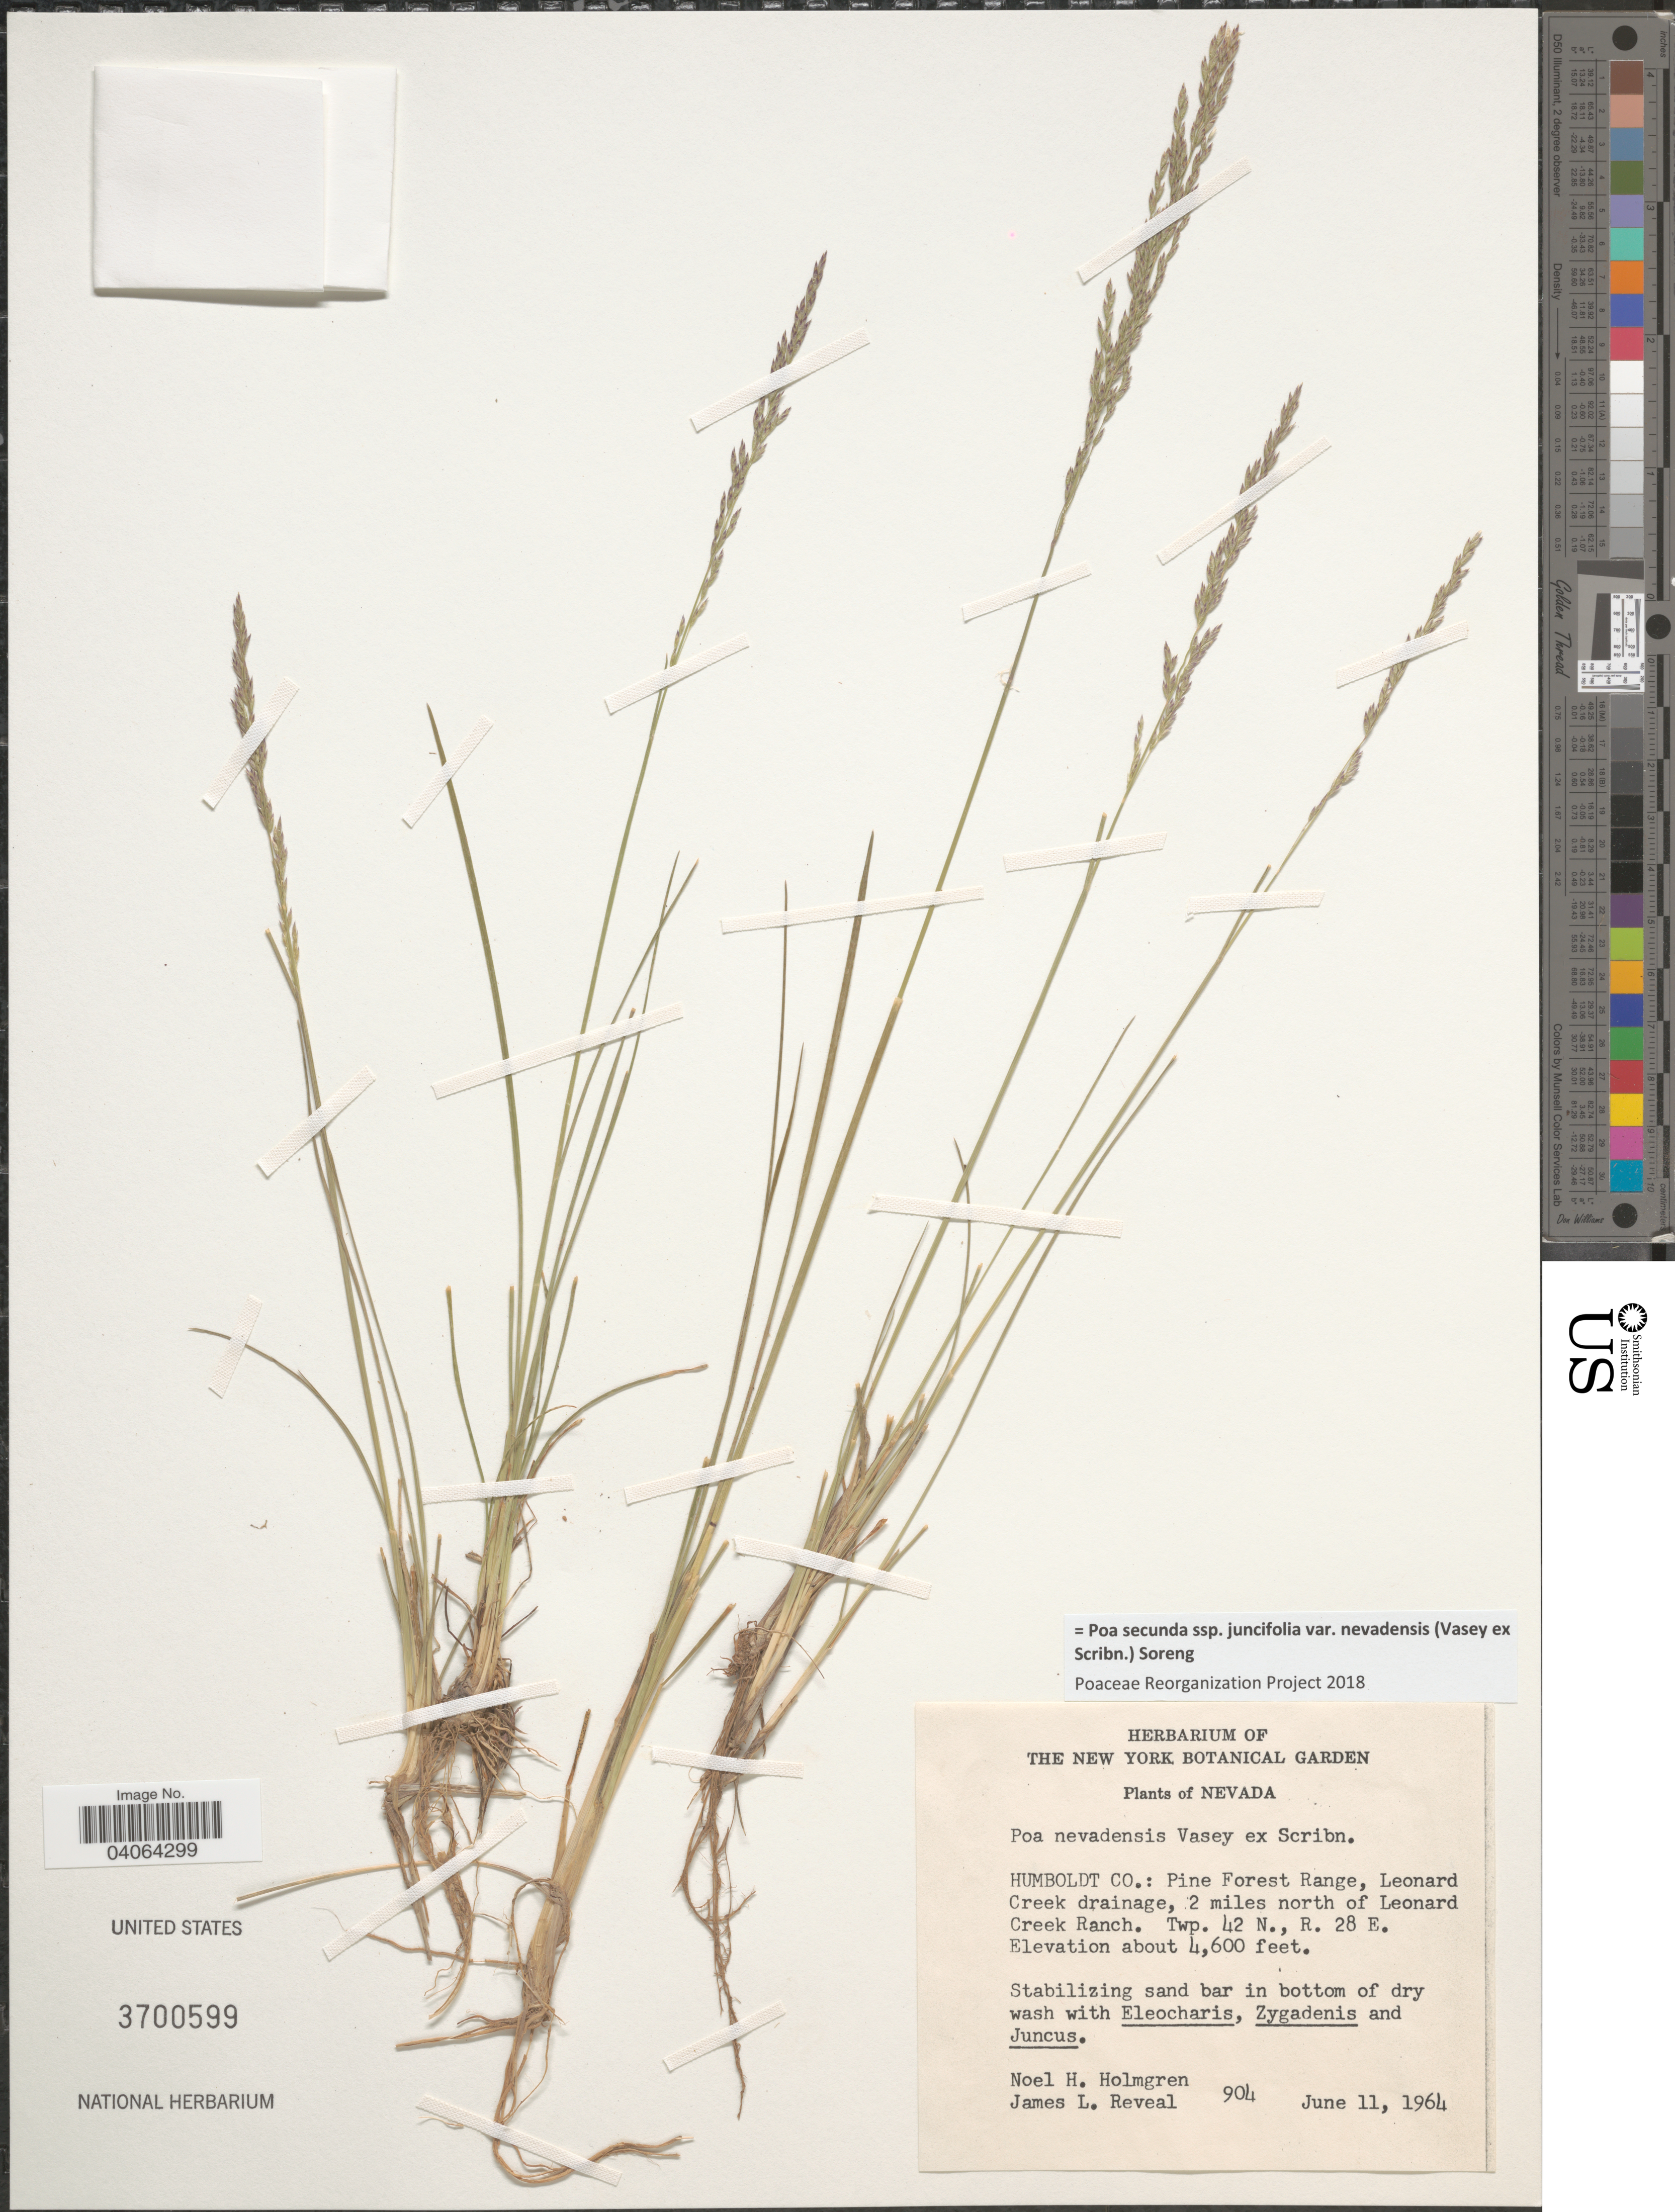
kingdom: Plantae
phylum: Tracheophyta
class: Liliopsida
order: Poales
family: Poaceae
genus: Poa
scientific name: Poa secunda subsp. juncifolia var. nevadensis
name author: (Vasey ex Scribn.) Soreng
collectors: N. H. Holmgren & J. L. Reveal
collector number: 904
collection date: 1964-06-11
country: United States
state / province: Nevada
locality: Humboldt Co.: Pine Forest Range, Leonard Creek drainage, 2 miles north of Leonard Creek Ranch. Twp. 42 N., R. 28 E.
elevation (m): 1402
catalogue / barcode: US 3700599